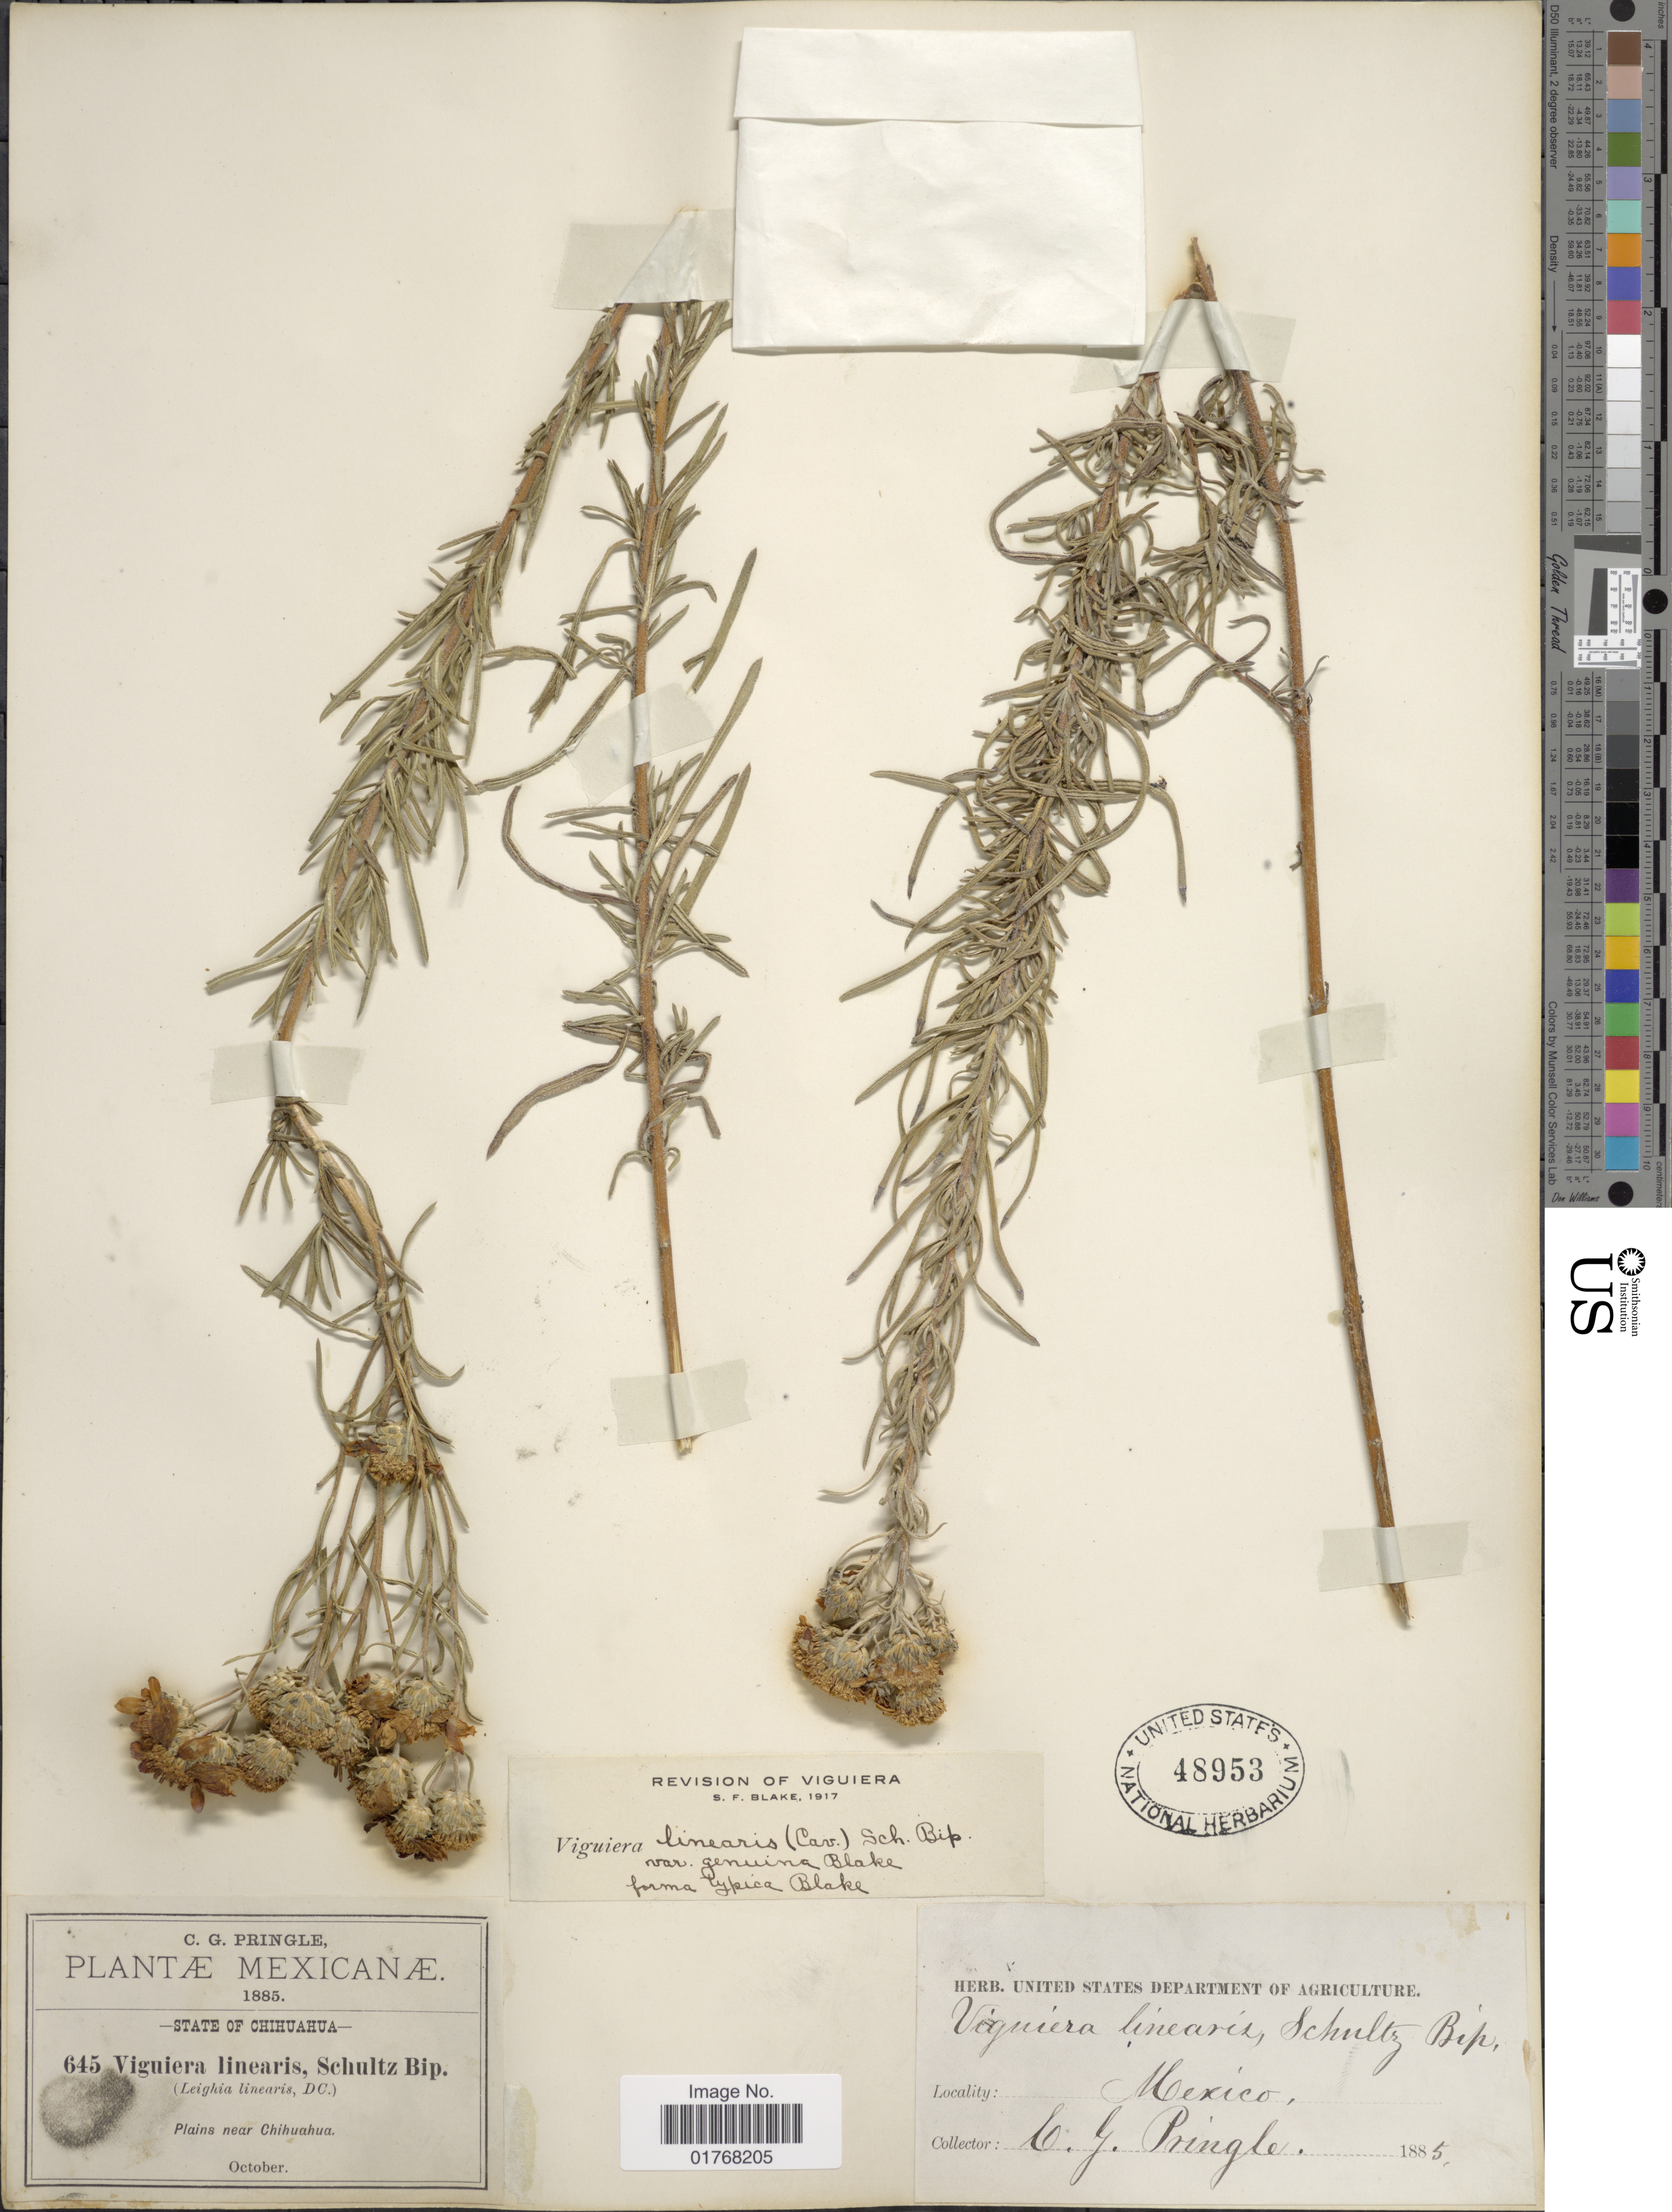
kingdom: Plantae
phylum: Tracheophyta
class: Magnoliopsida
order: Asterales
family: Asteraceae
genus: Viguiera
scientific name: Viguiera linearis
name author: (Cav.) Sch. Bip.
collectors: C. G. Pringle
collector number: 645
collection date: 1885-10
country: Mexico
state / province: Chihuahua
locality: Plains near Chihuahua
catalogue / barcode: US 48953